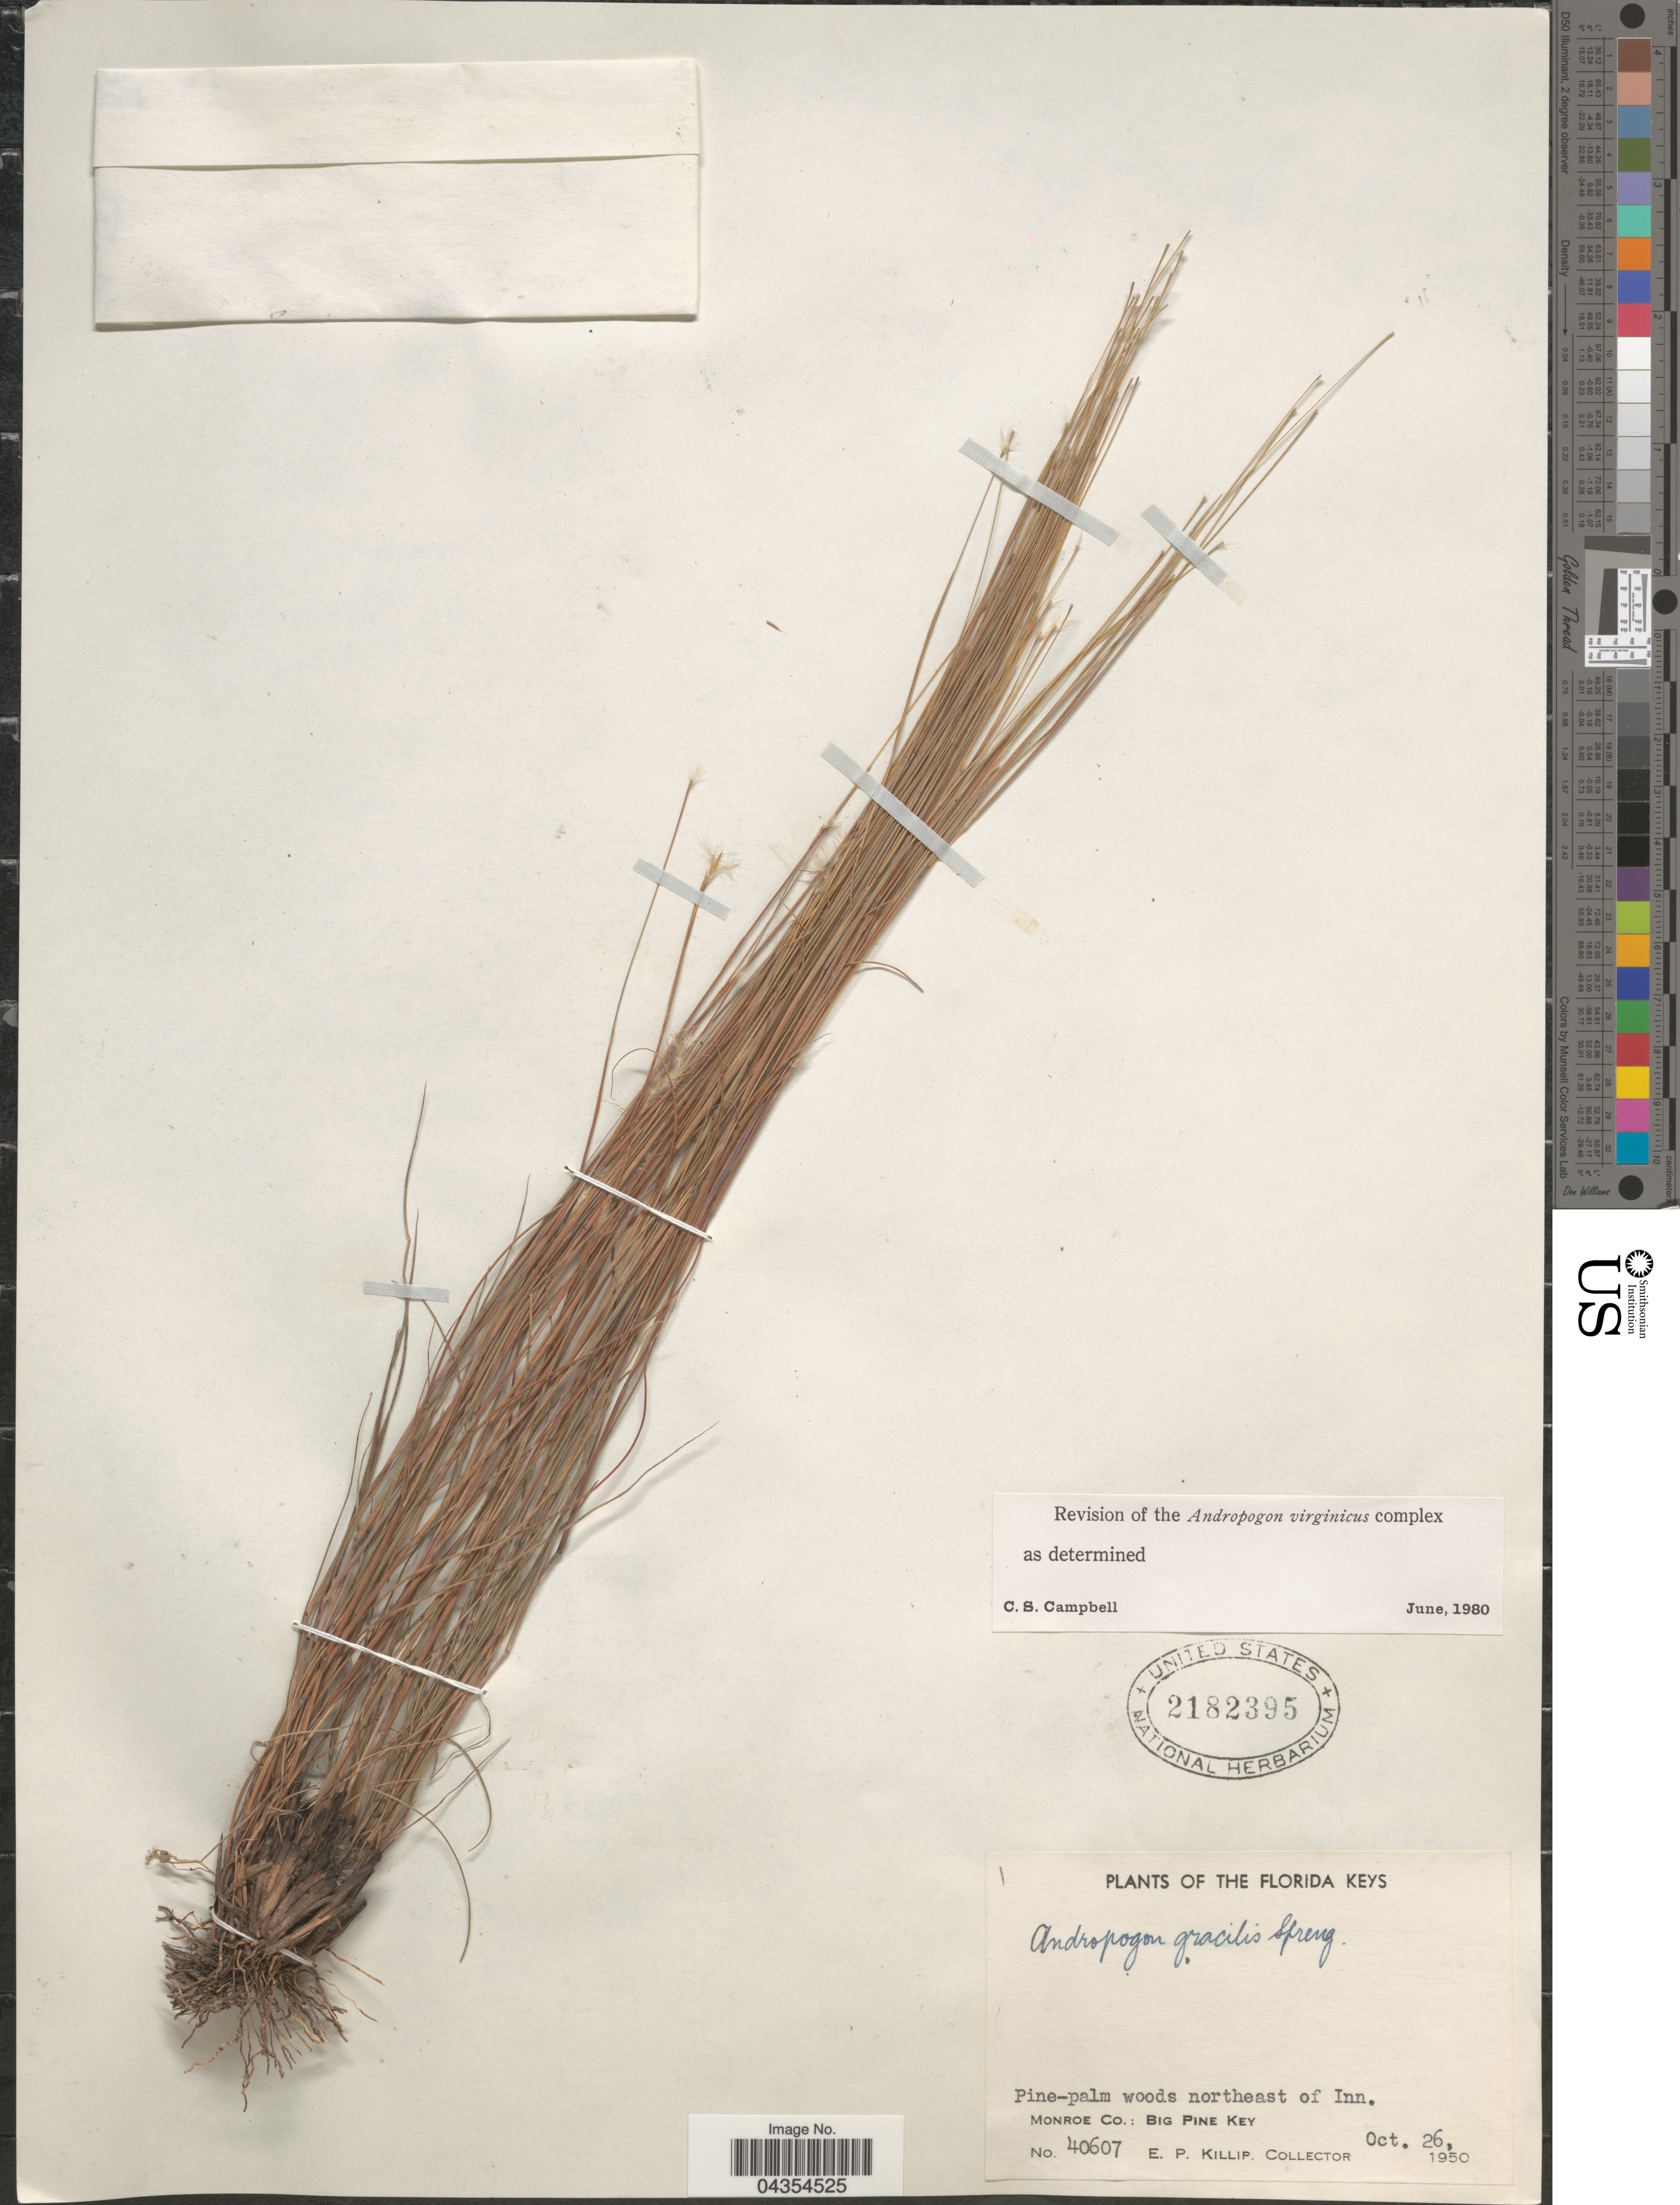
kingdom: Plantae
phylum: Tracheophyta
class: Liliopsida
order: Poales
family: Poaceae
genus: Schizachyrium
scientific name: Schizachyrium gracile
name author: (Spreng.) Nash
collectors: E. P. Killip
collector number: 40607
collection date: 1950-10-26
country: United States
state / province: Florida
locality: The Florida Keys. Pine-palm woods northeast of Inn. Monroe Co.: Big Pine Key.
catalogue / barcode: US 2182395